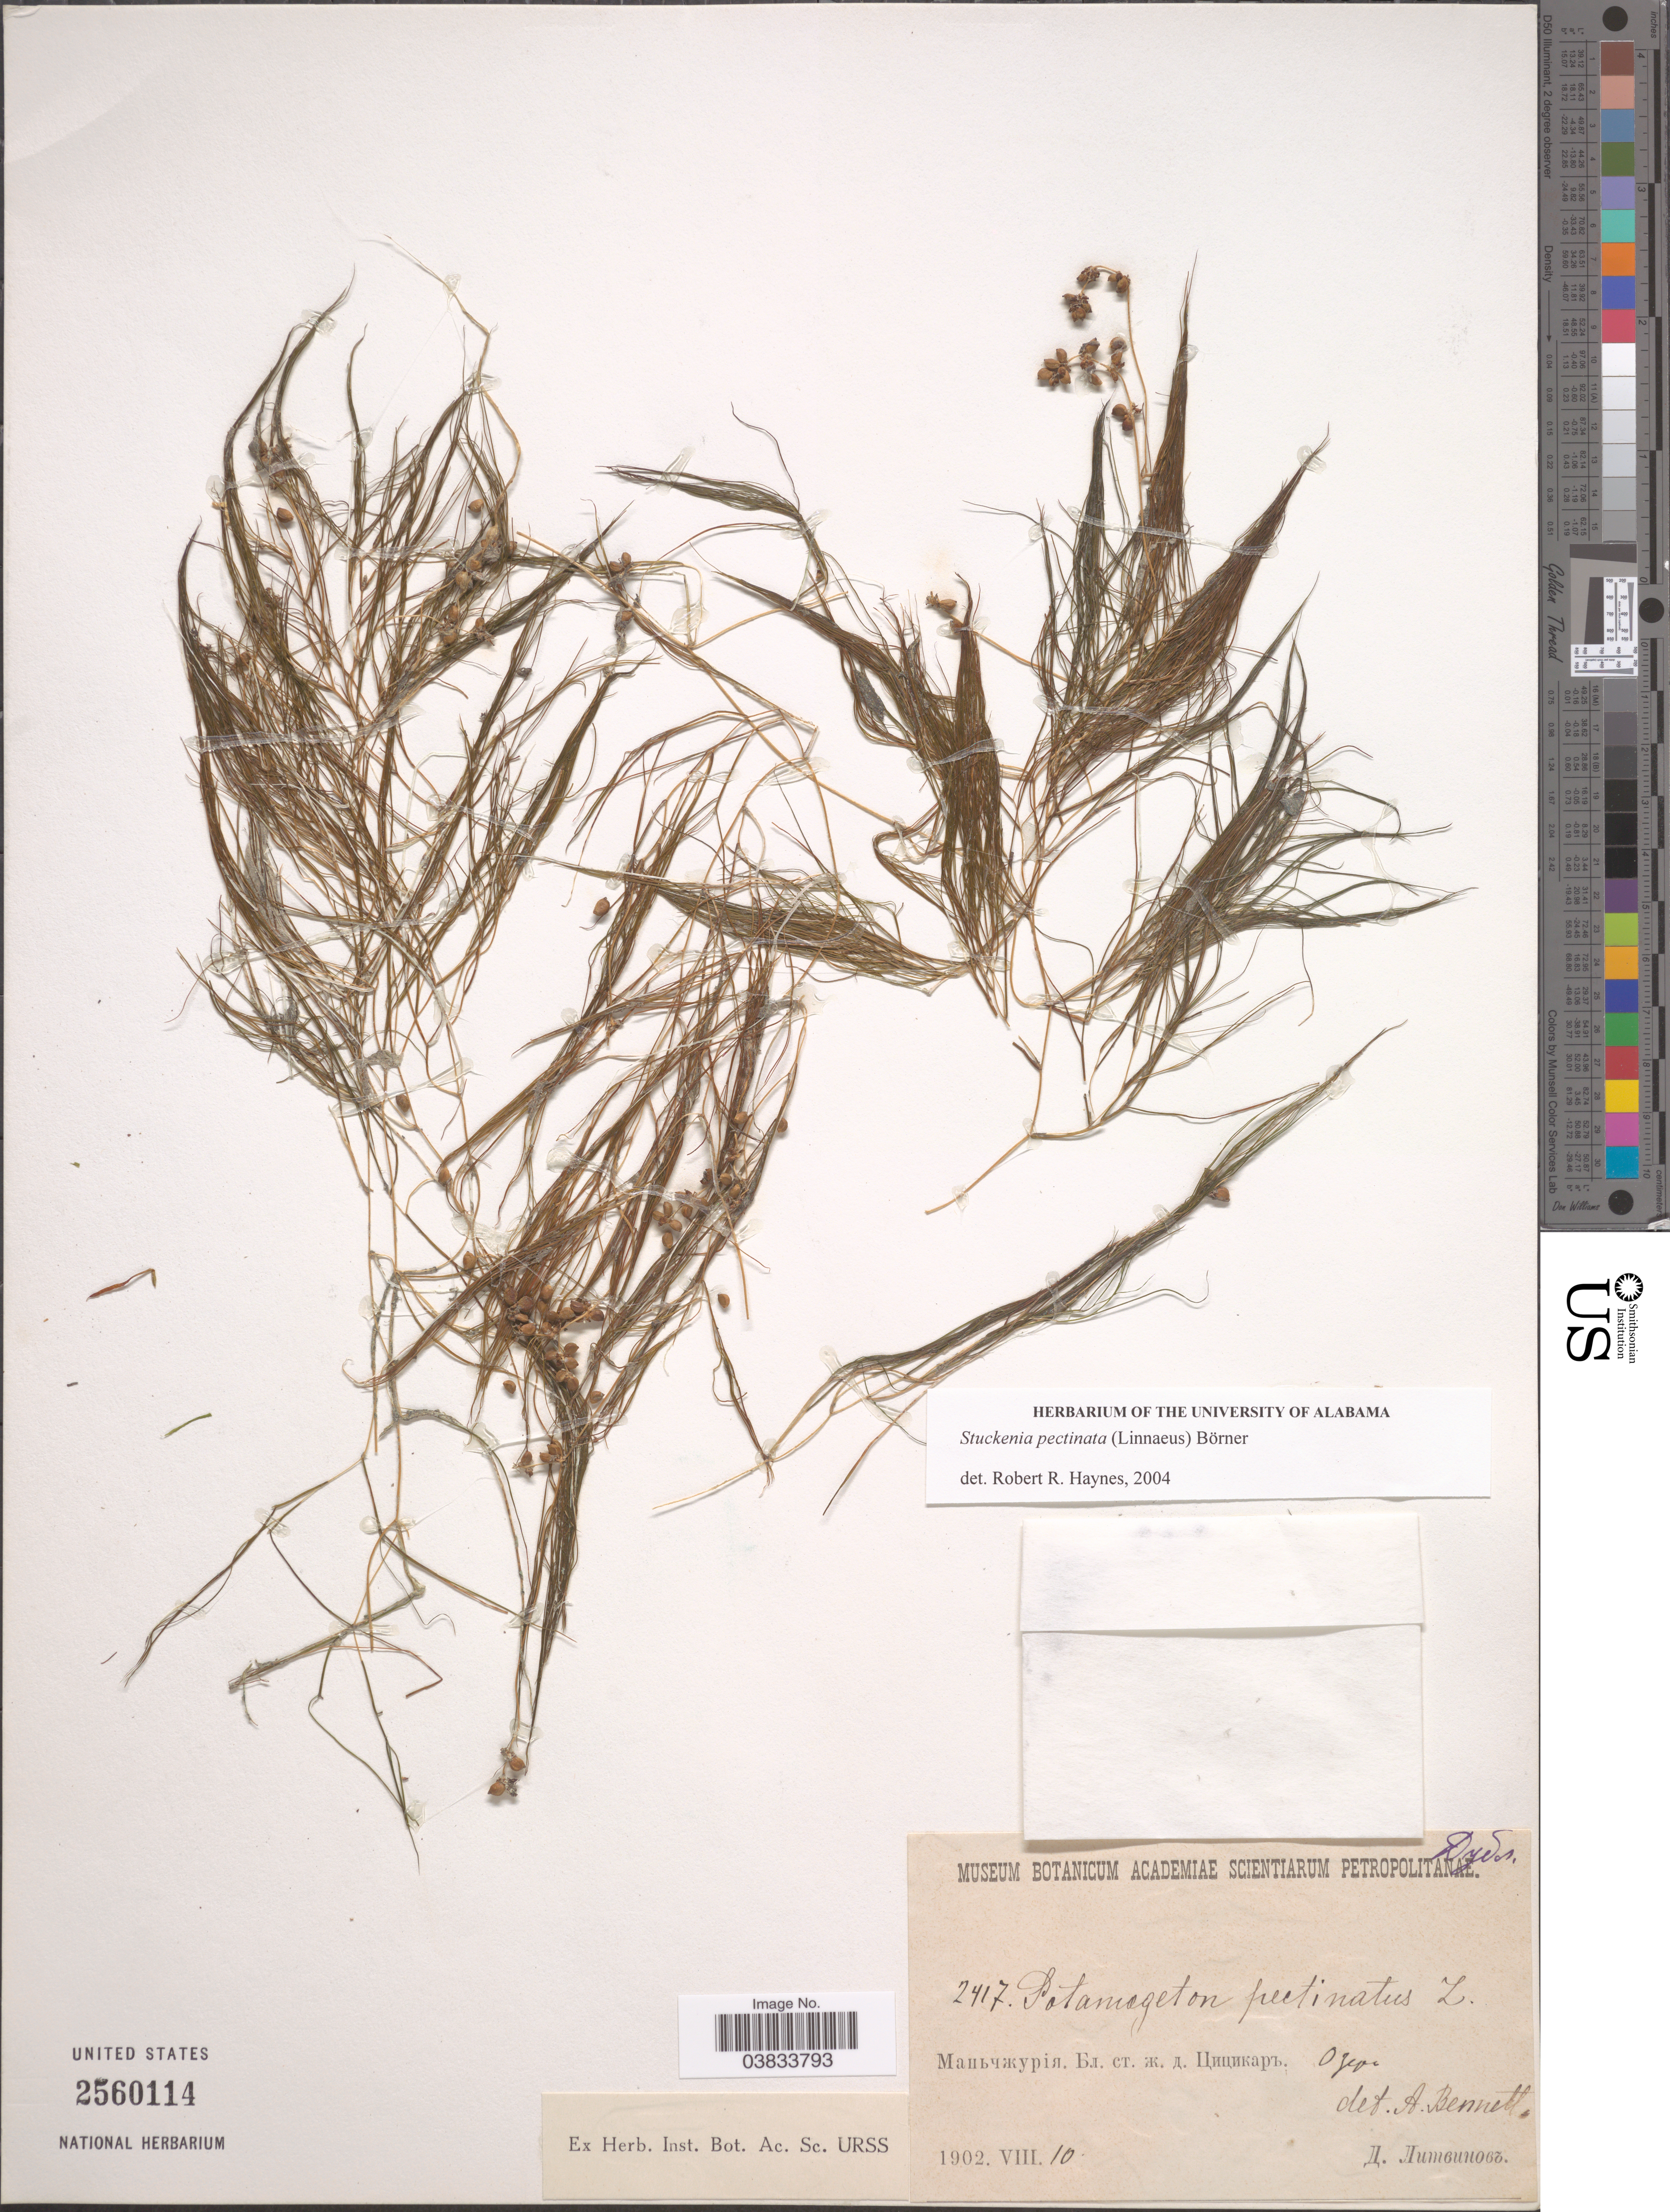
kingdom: Plantae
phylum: Tracheophyta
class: Liliopsida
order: Alismatales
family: Potamogetonaceae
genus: Stuckenia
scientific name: Stuckenia pectinata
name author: (L.) Börner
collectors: X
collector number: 2417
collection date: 1902-08-10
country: China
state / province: Heilongjiang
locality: Near Qiqihar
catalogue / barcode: US 2560114